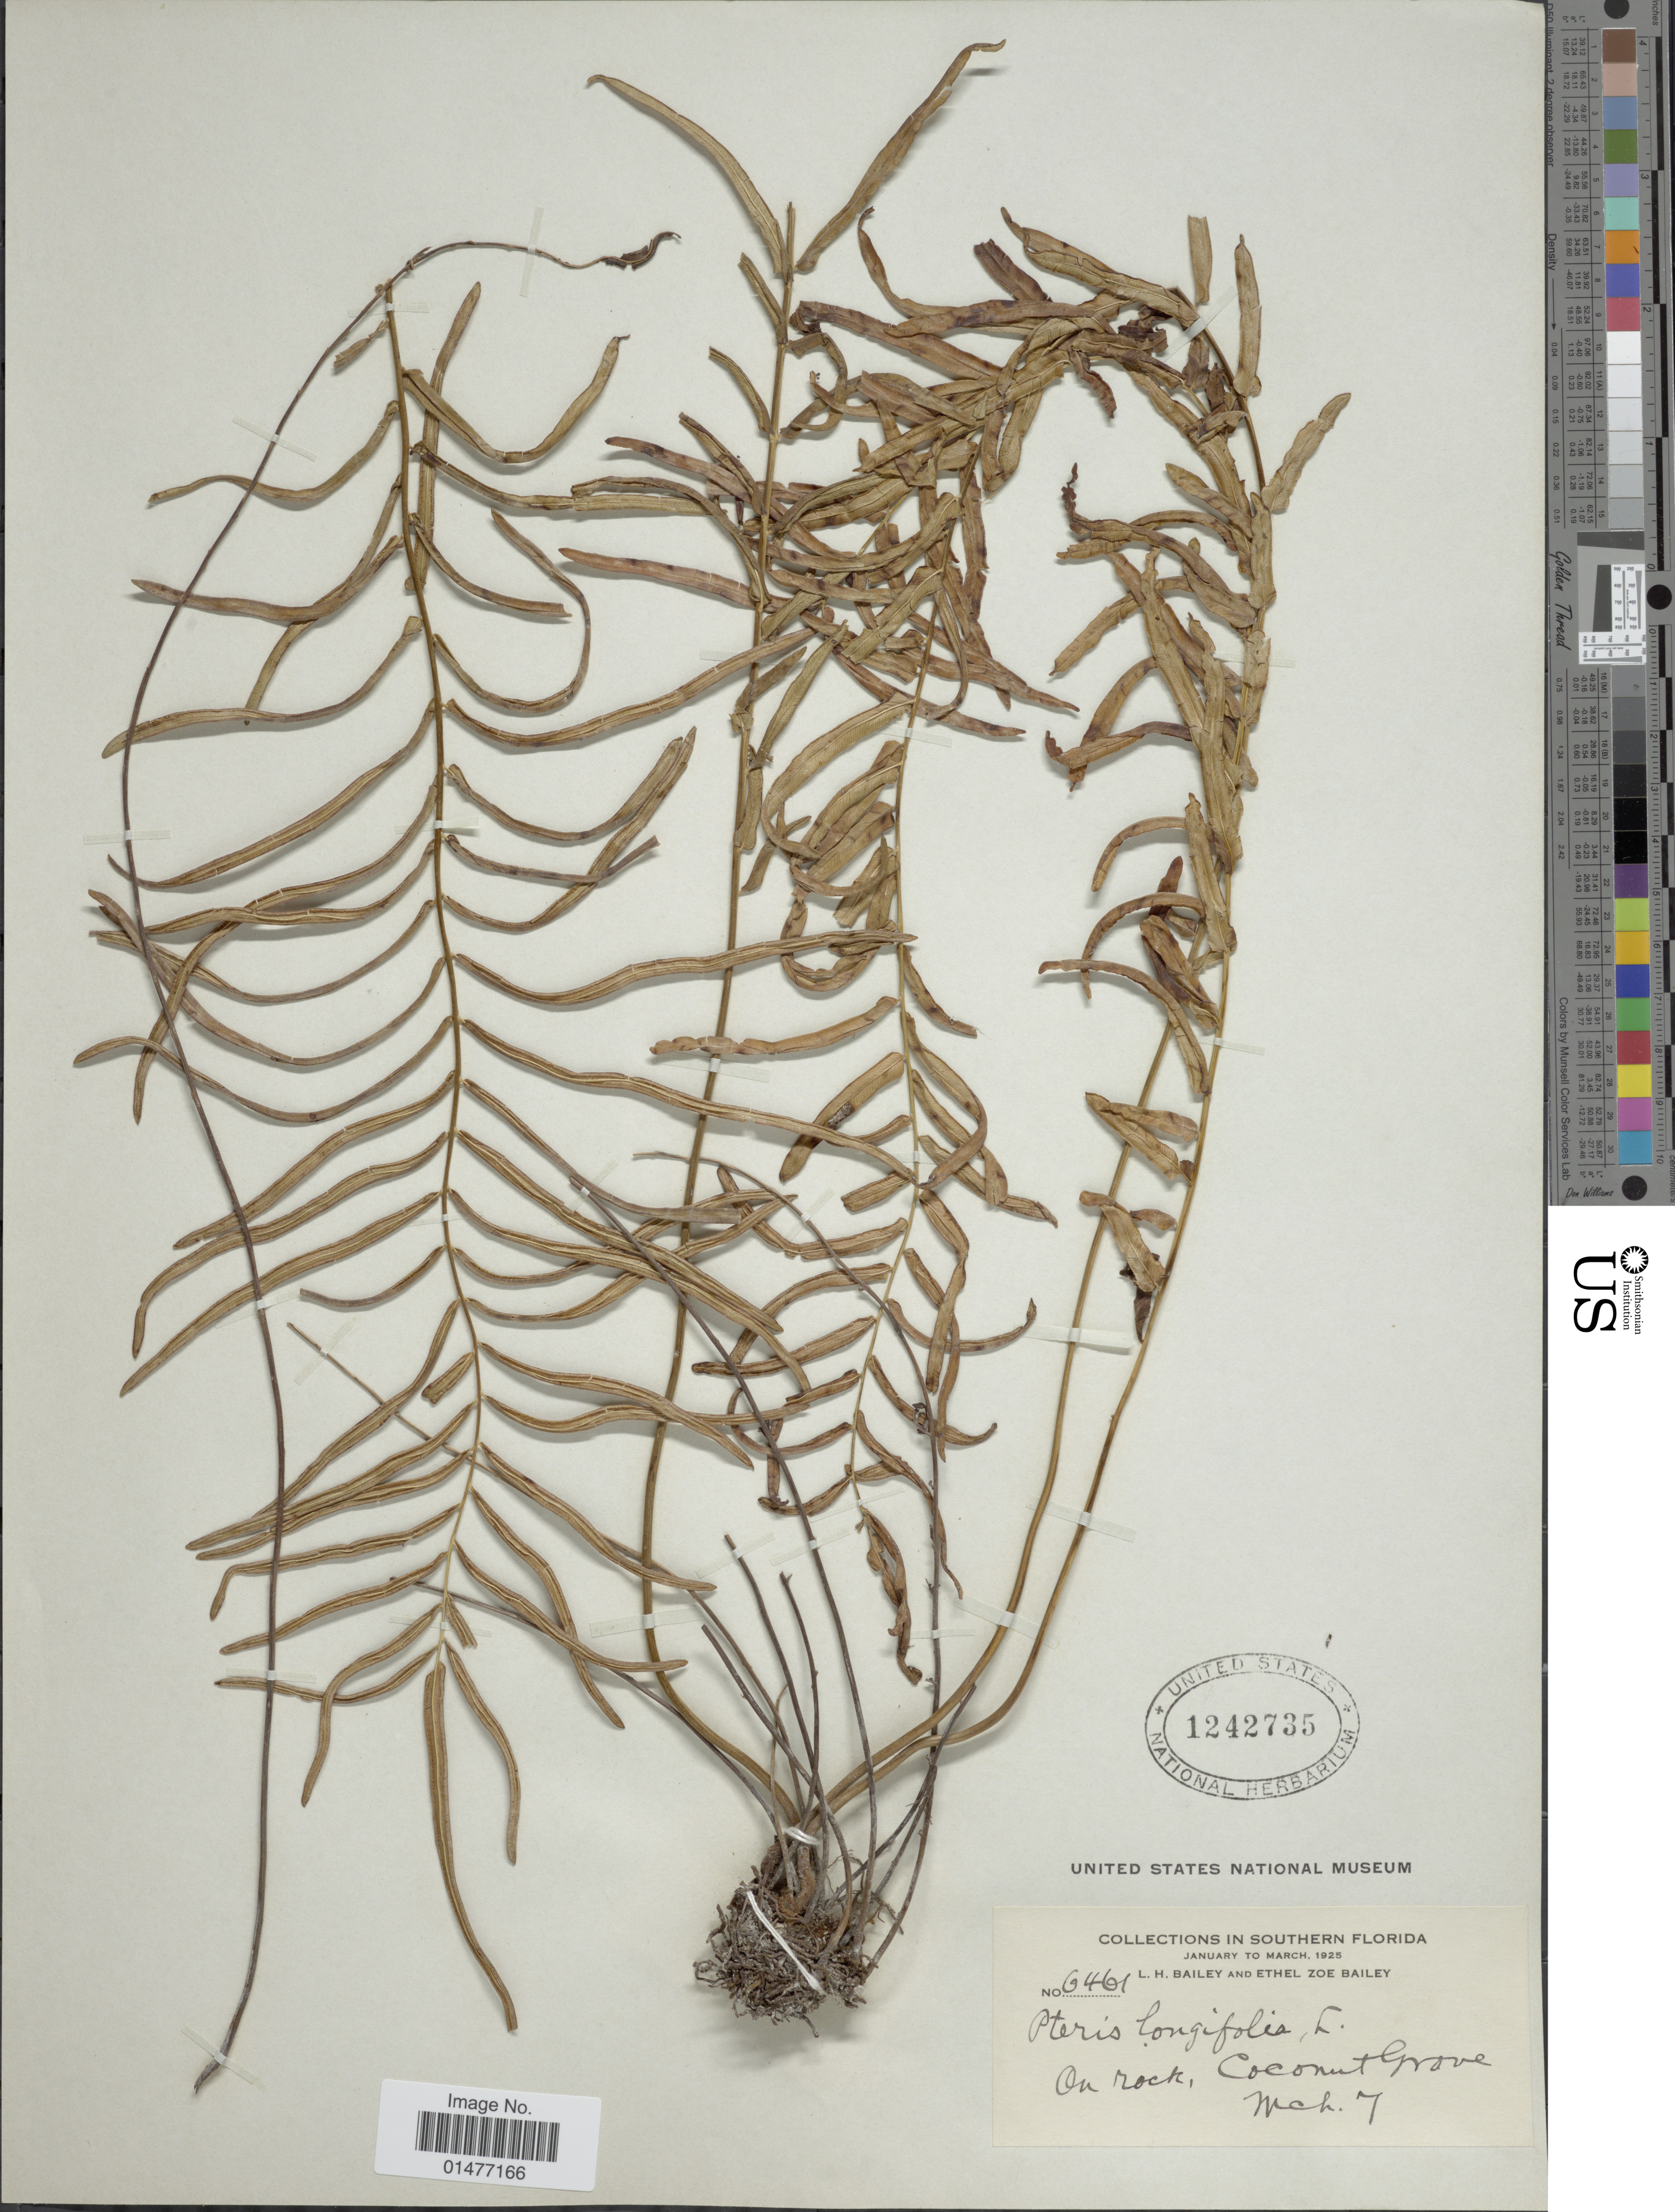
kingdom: Plantae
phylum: Tracheophyta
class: Polypodiopsida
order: Polypodiales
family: Pteridaceae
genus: Pteris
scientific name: Pteris bahamenis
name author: (J. Agardh) Fée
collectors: L. H. Bailey & E. Z. Bailey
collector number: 6461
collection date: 1925-03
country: United States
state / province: Florida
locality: Collections in southern Florida, on rock, Coconut Grave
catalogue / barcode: US 1242735